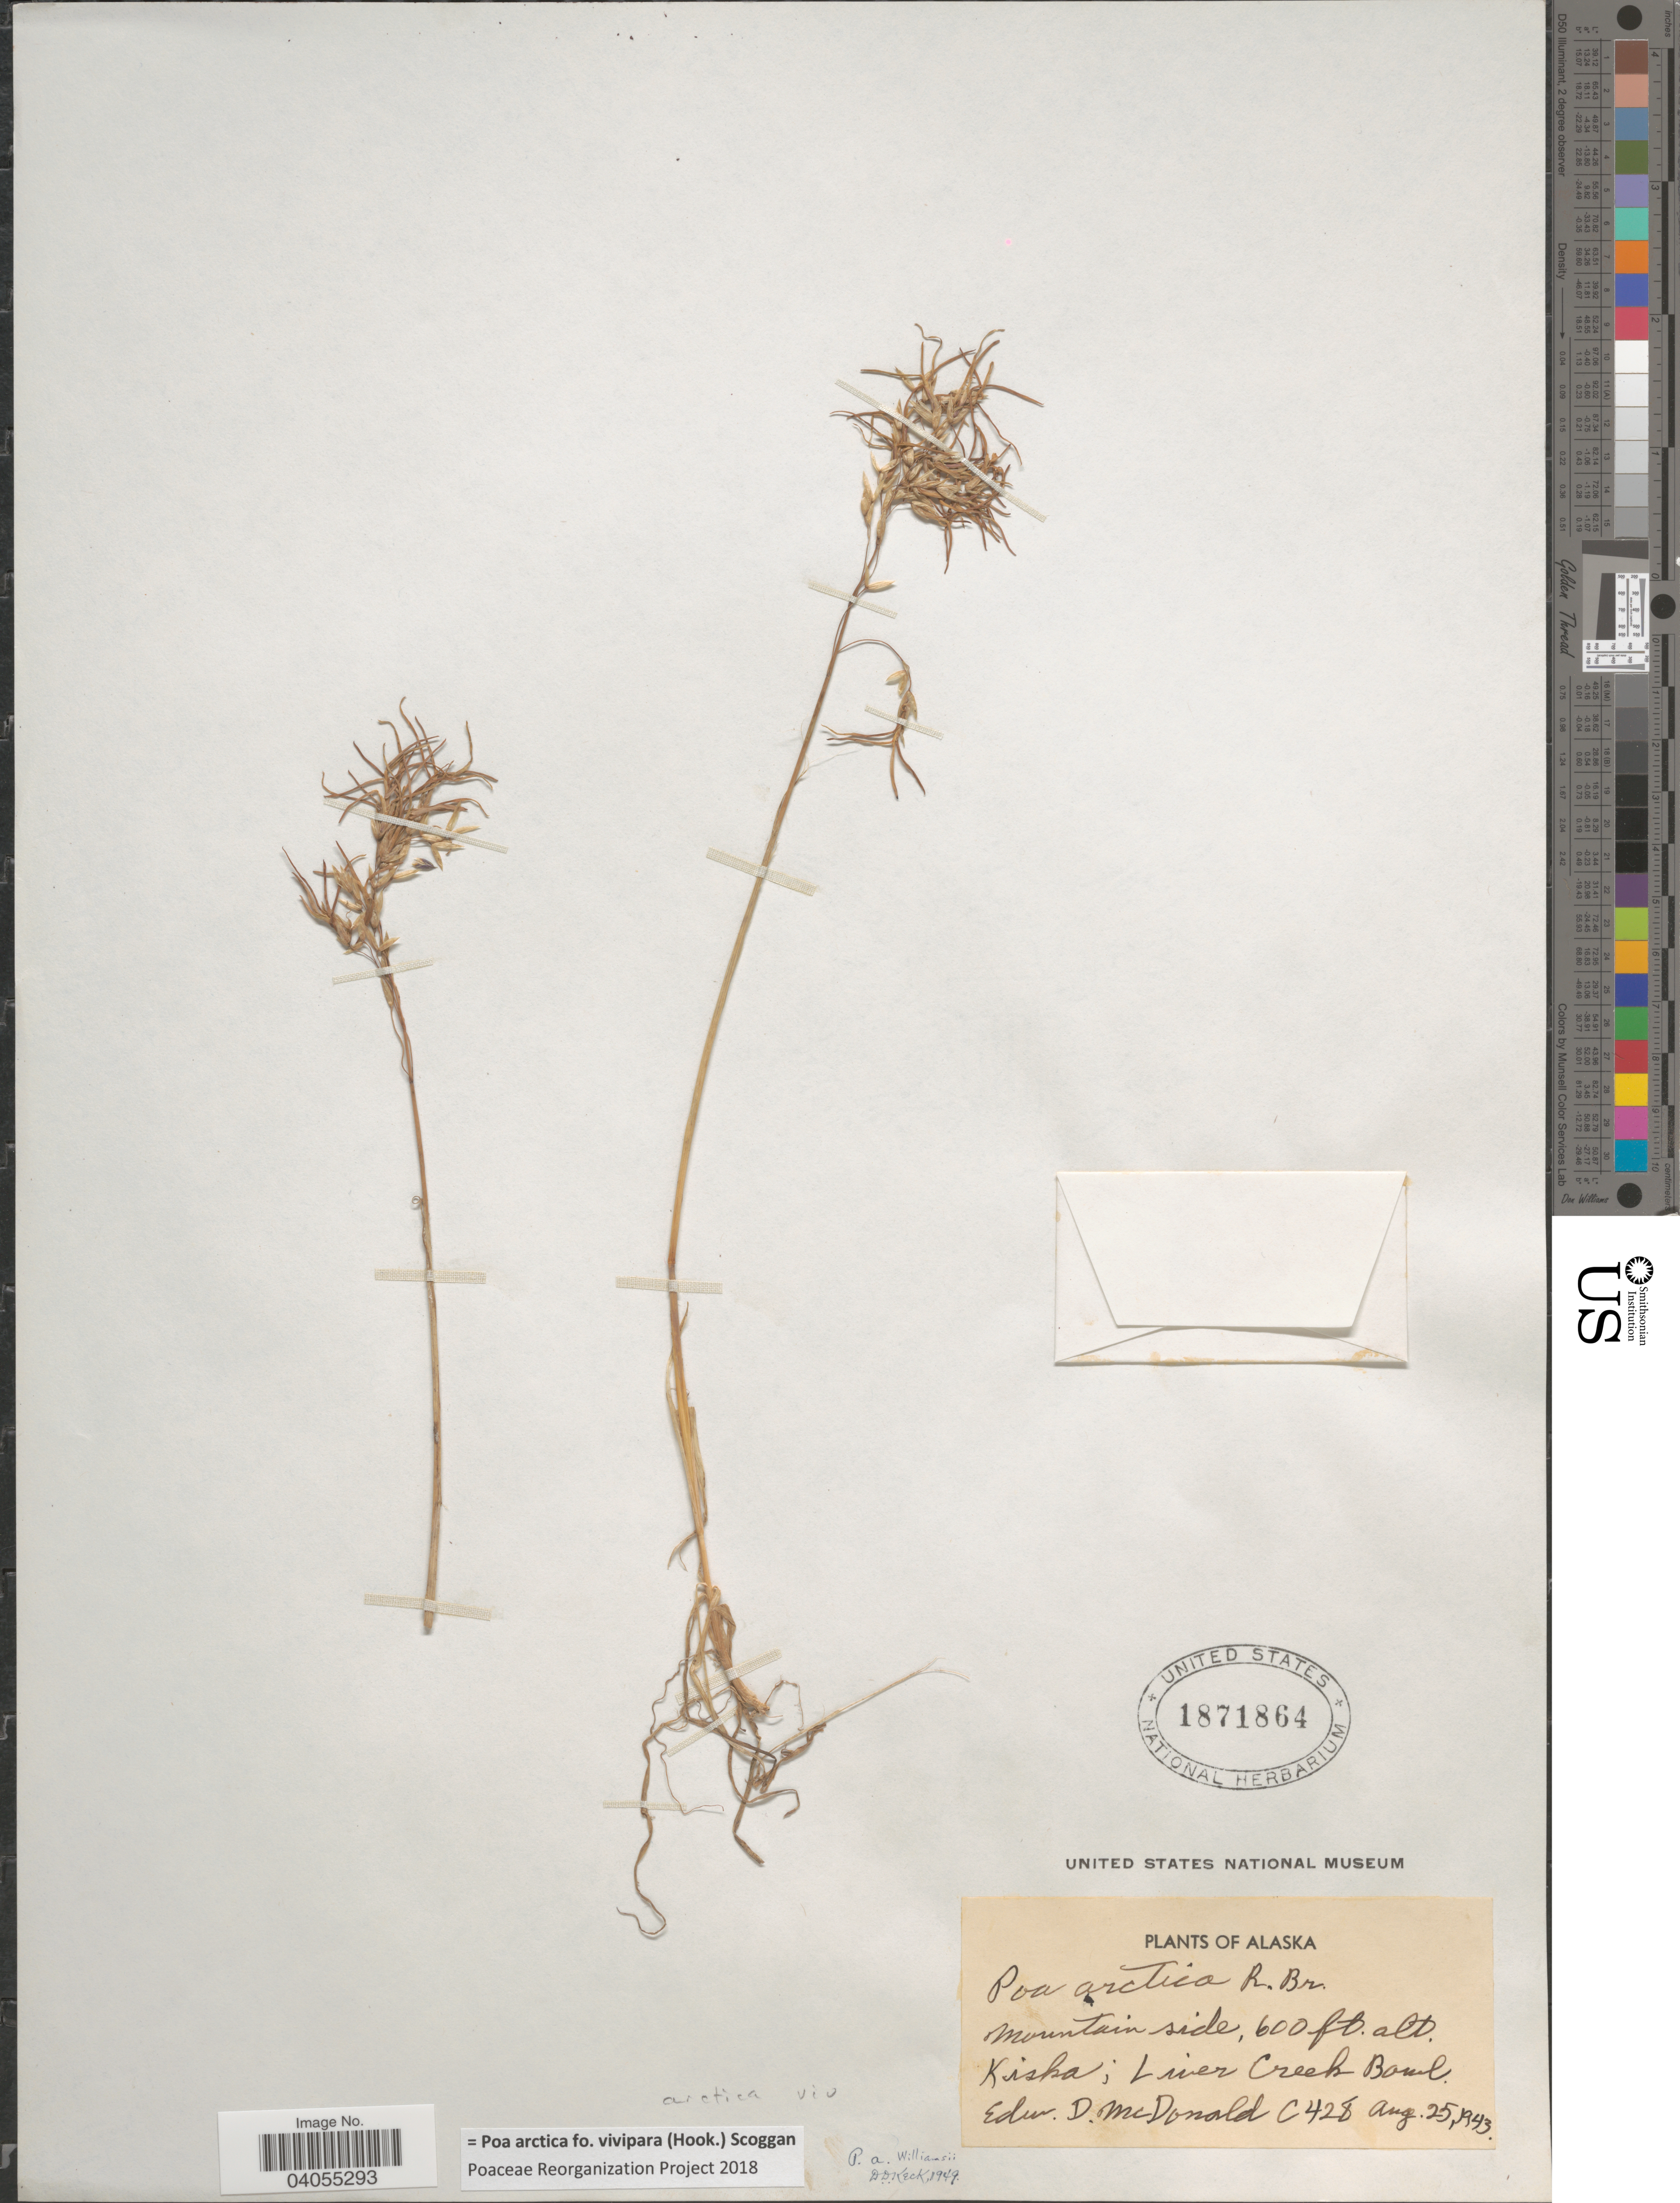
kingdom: Plantae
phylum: Tracheophyta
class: Liliopsida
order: Poales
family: Poaceae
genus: Poa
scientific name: Poa arctica f. vivipara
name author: (Hook.) Scoggan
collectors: E. McDonald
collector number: C428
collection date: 1943-08-25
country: United States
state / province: Alaska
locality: Mountain side, Kiska; Liver Creek Bowl.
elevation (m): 183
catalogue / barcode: US 1871864